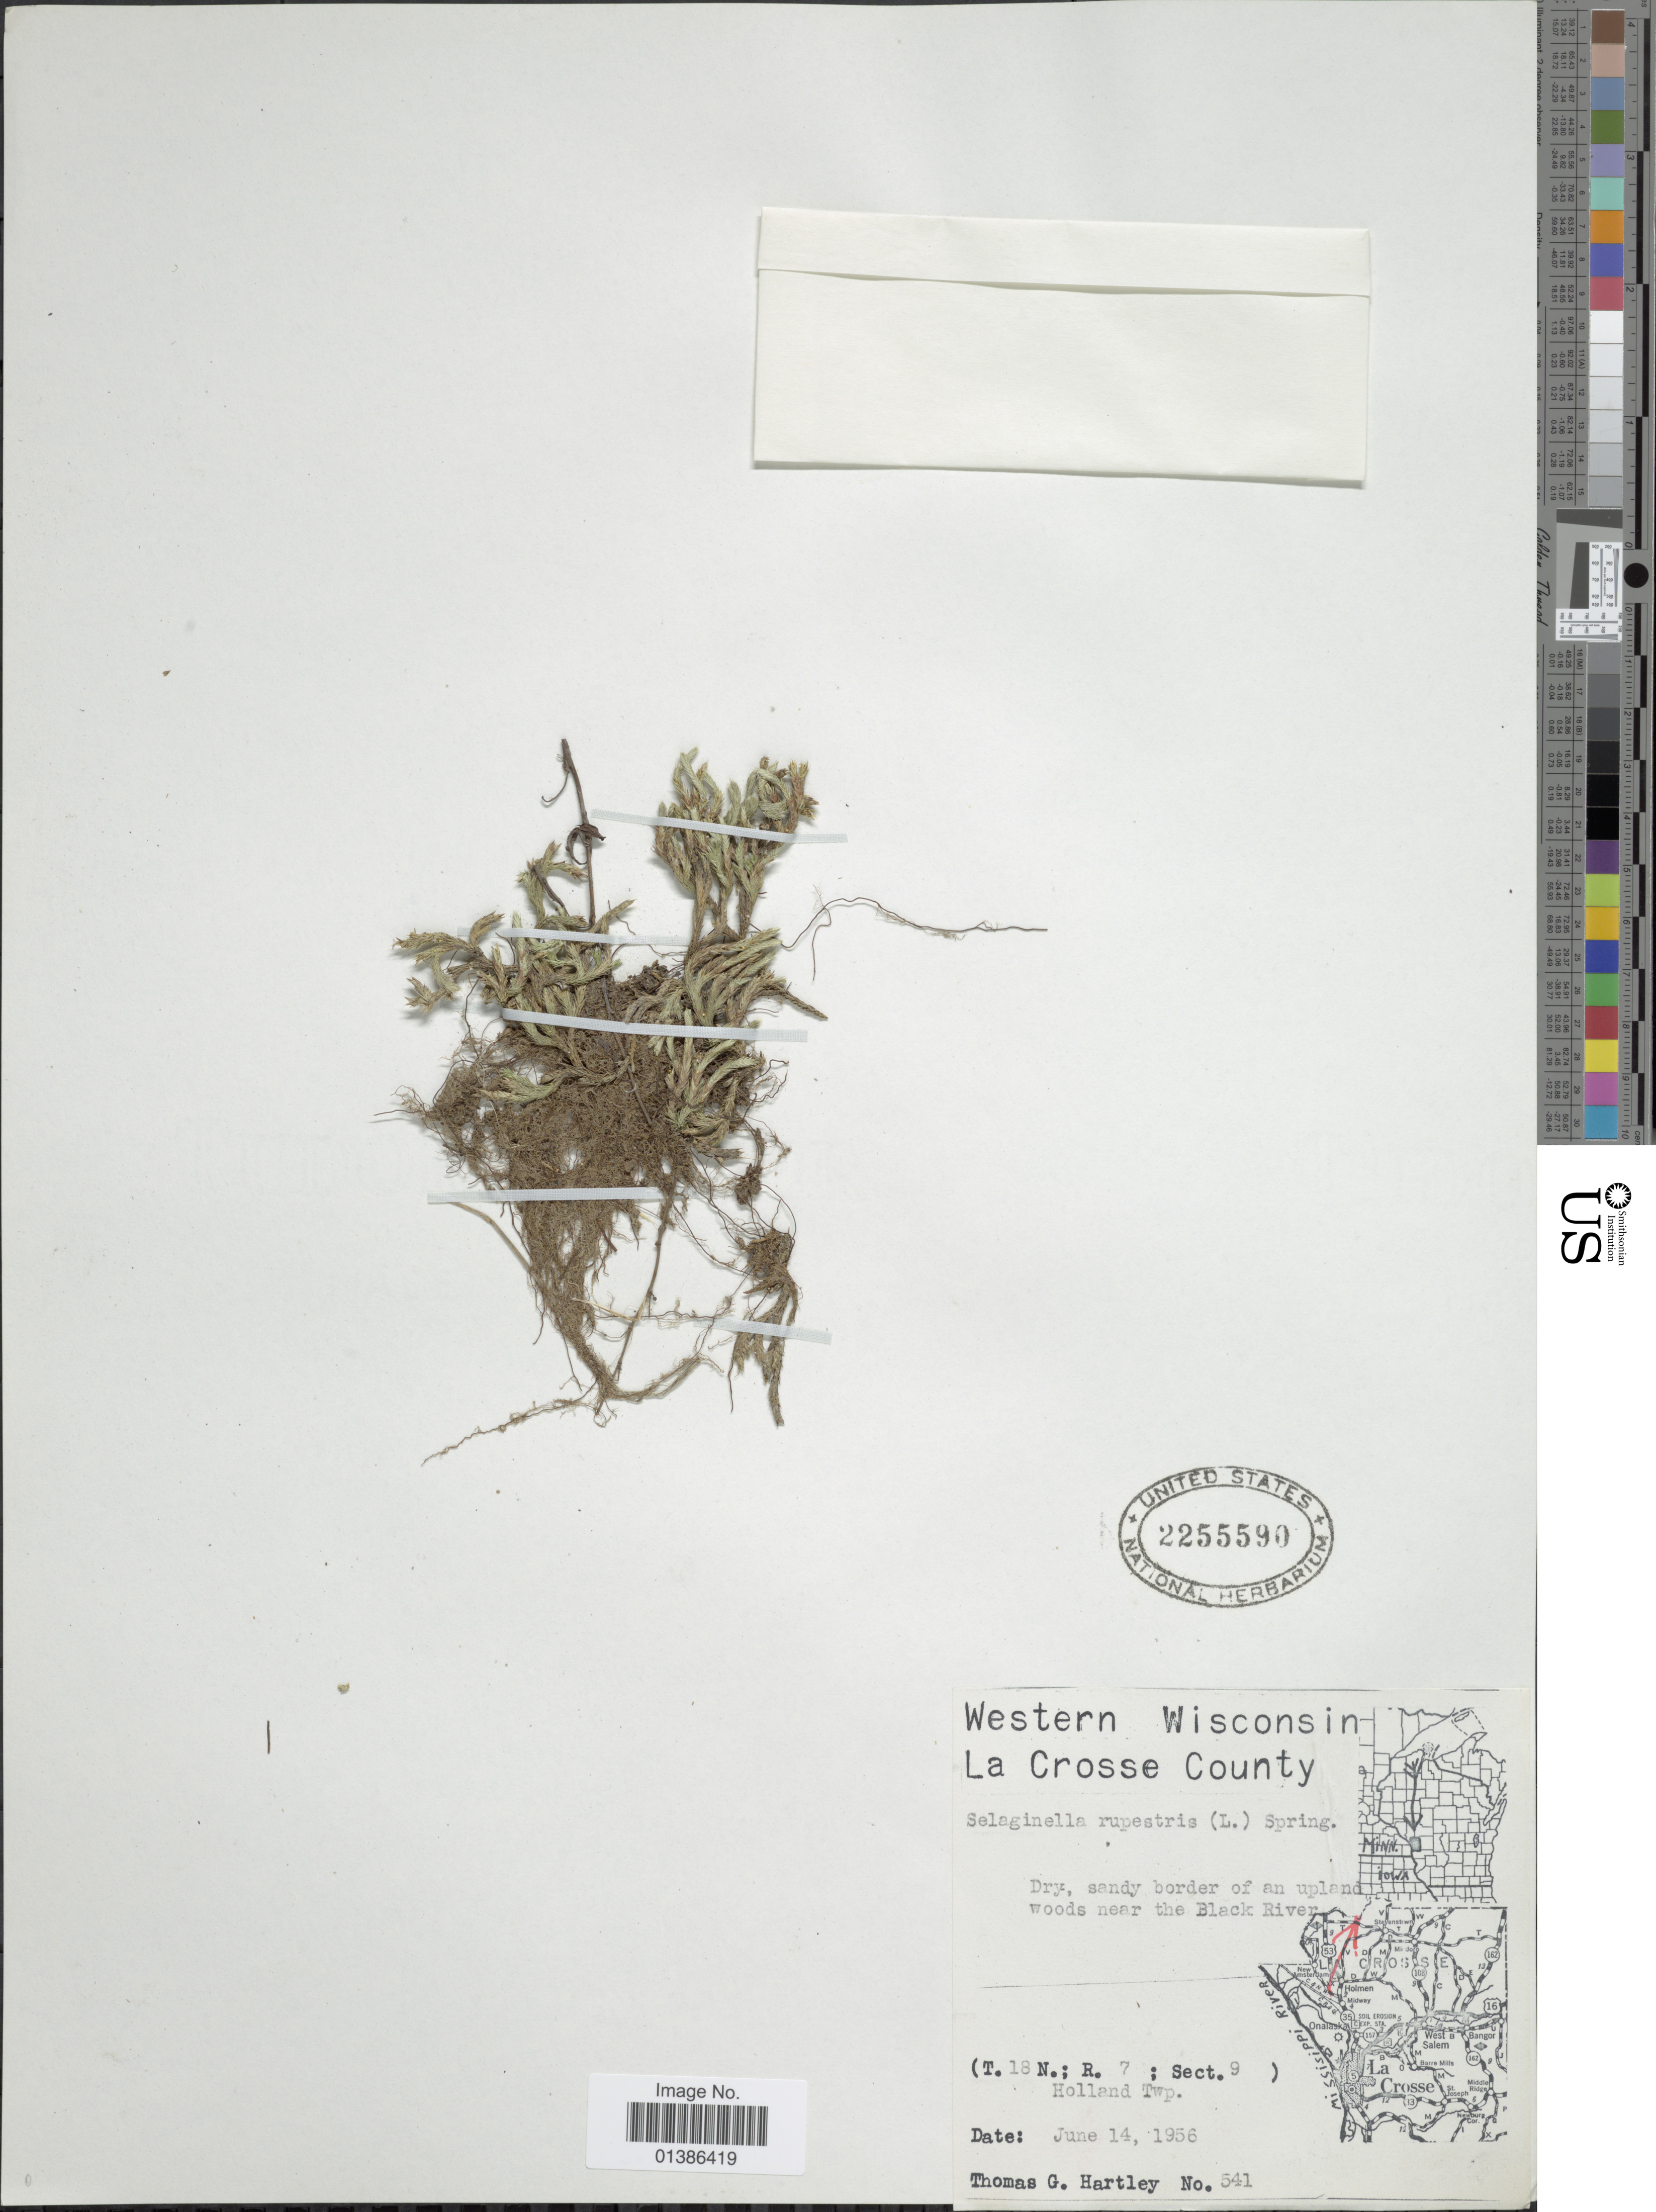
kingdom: Plantae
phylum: Tracheophyta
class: Lycopodiopsida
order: Selaginellales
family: Selaginellaceae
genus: Selaginella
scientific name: Selaginella rupestris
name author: (L.) Spring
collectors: T. G. Hartley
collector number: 541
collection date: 1956-06-14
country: United States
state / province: Wisconsin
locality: Western Wisconsin, La Crosse County. Dry, sandy border of an upland woods near the Black River (T.18N.; R. 7 ; Sect.9) Holland Twp.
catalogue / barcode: US 2255590